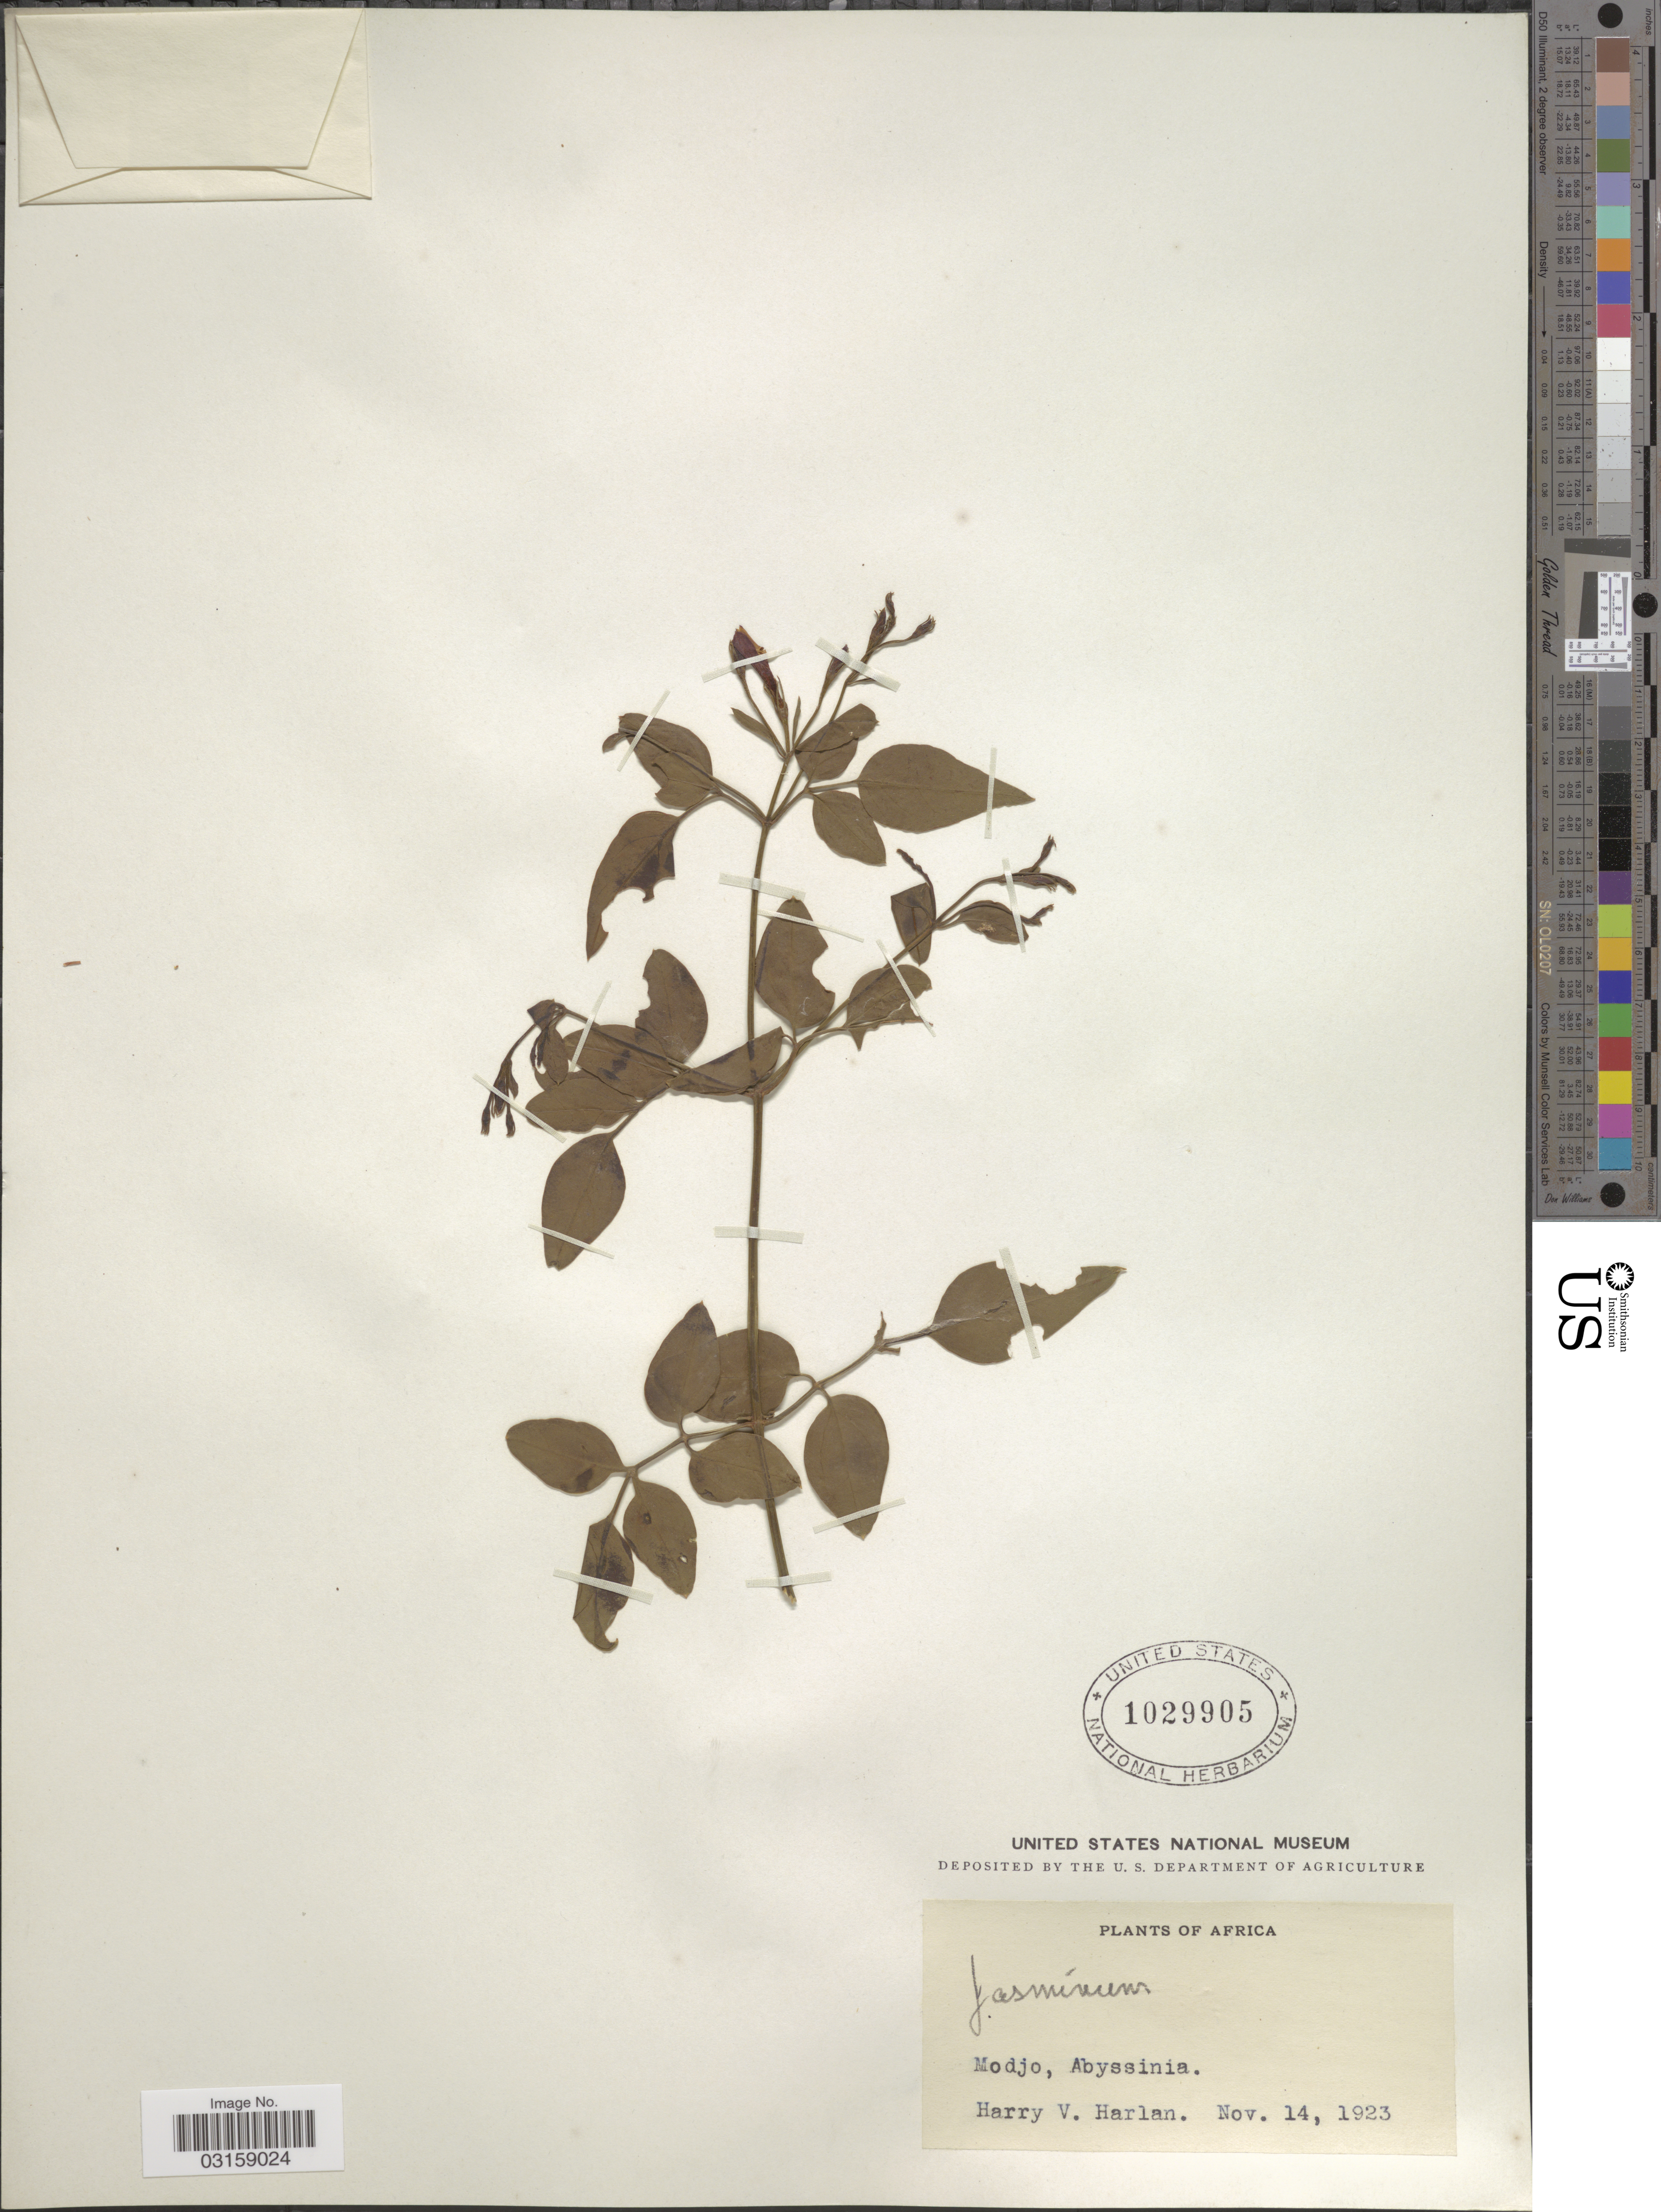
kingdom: Plantae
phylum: Tracheophyta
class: Magnoliopsida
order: Lamiales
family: Oleaceae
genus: Jasminum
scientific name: Jasminum sp.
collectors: H. Harlan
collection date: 1923-11-14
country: Eritrea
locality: Modjo, Abyssinia.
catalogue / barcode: US 1029905